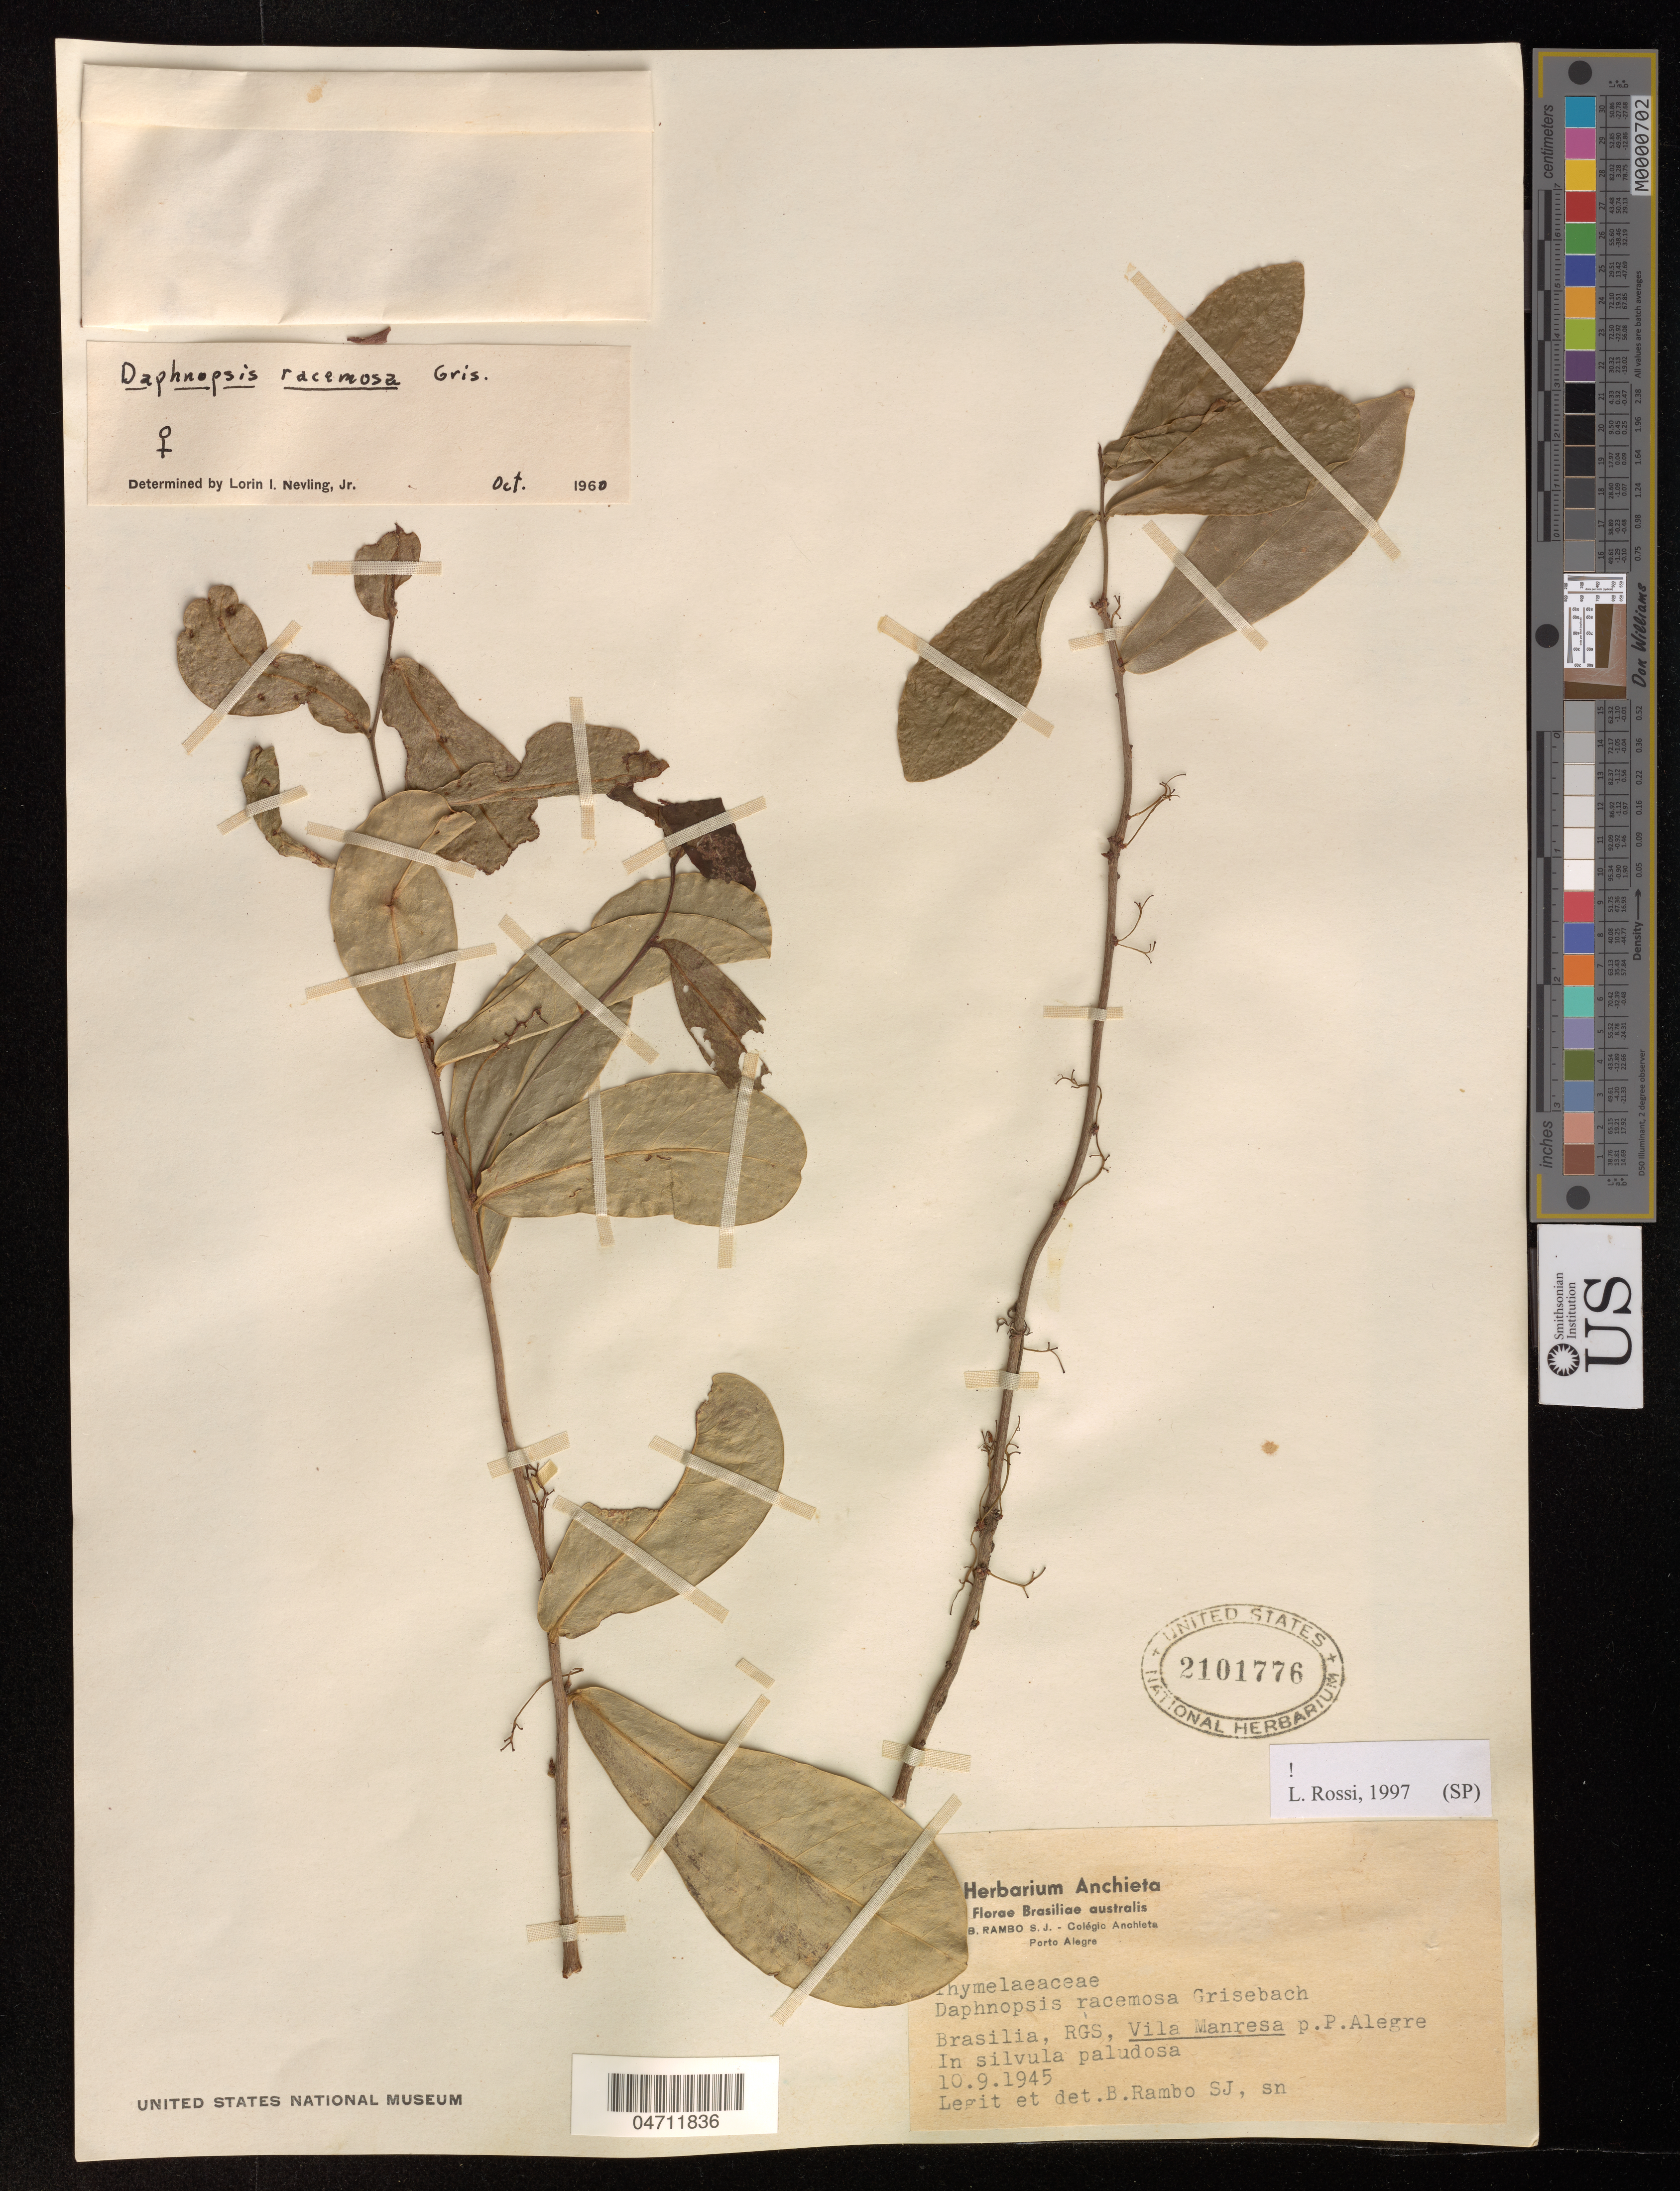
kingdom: Plantae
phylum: Tracheophyta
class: Magnoliopsida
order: Malvales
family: Thymelaeaceae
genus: Daphnopsis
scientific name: Daphnopsis racemosa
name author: Griseb.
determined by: Rossi, L.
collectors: B. Rambo & B. Rambo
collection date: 1945-09-10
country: Brazil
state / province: Rio Grande do Sul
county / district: Porto Alegre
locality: Vila Manresa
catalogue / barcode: US 2101776